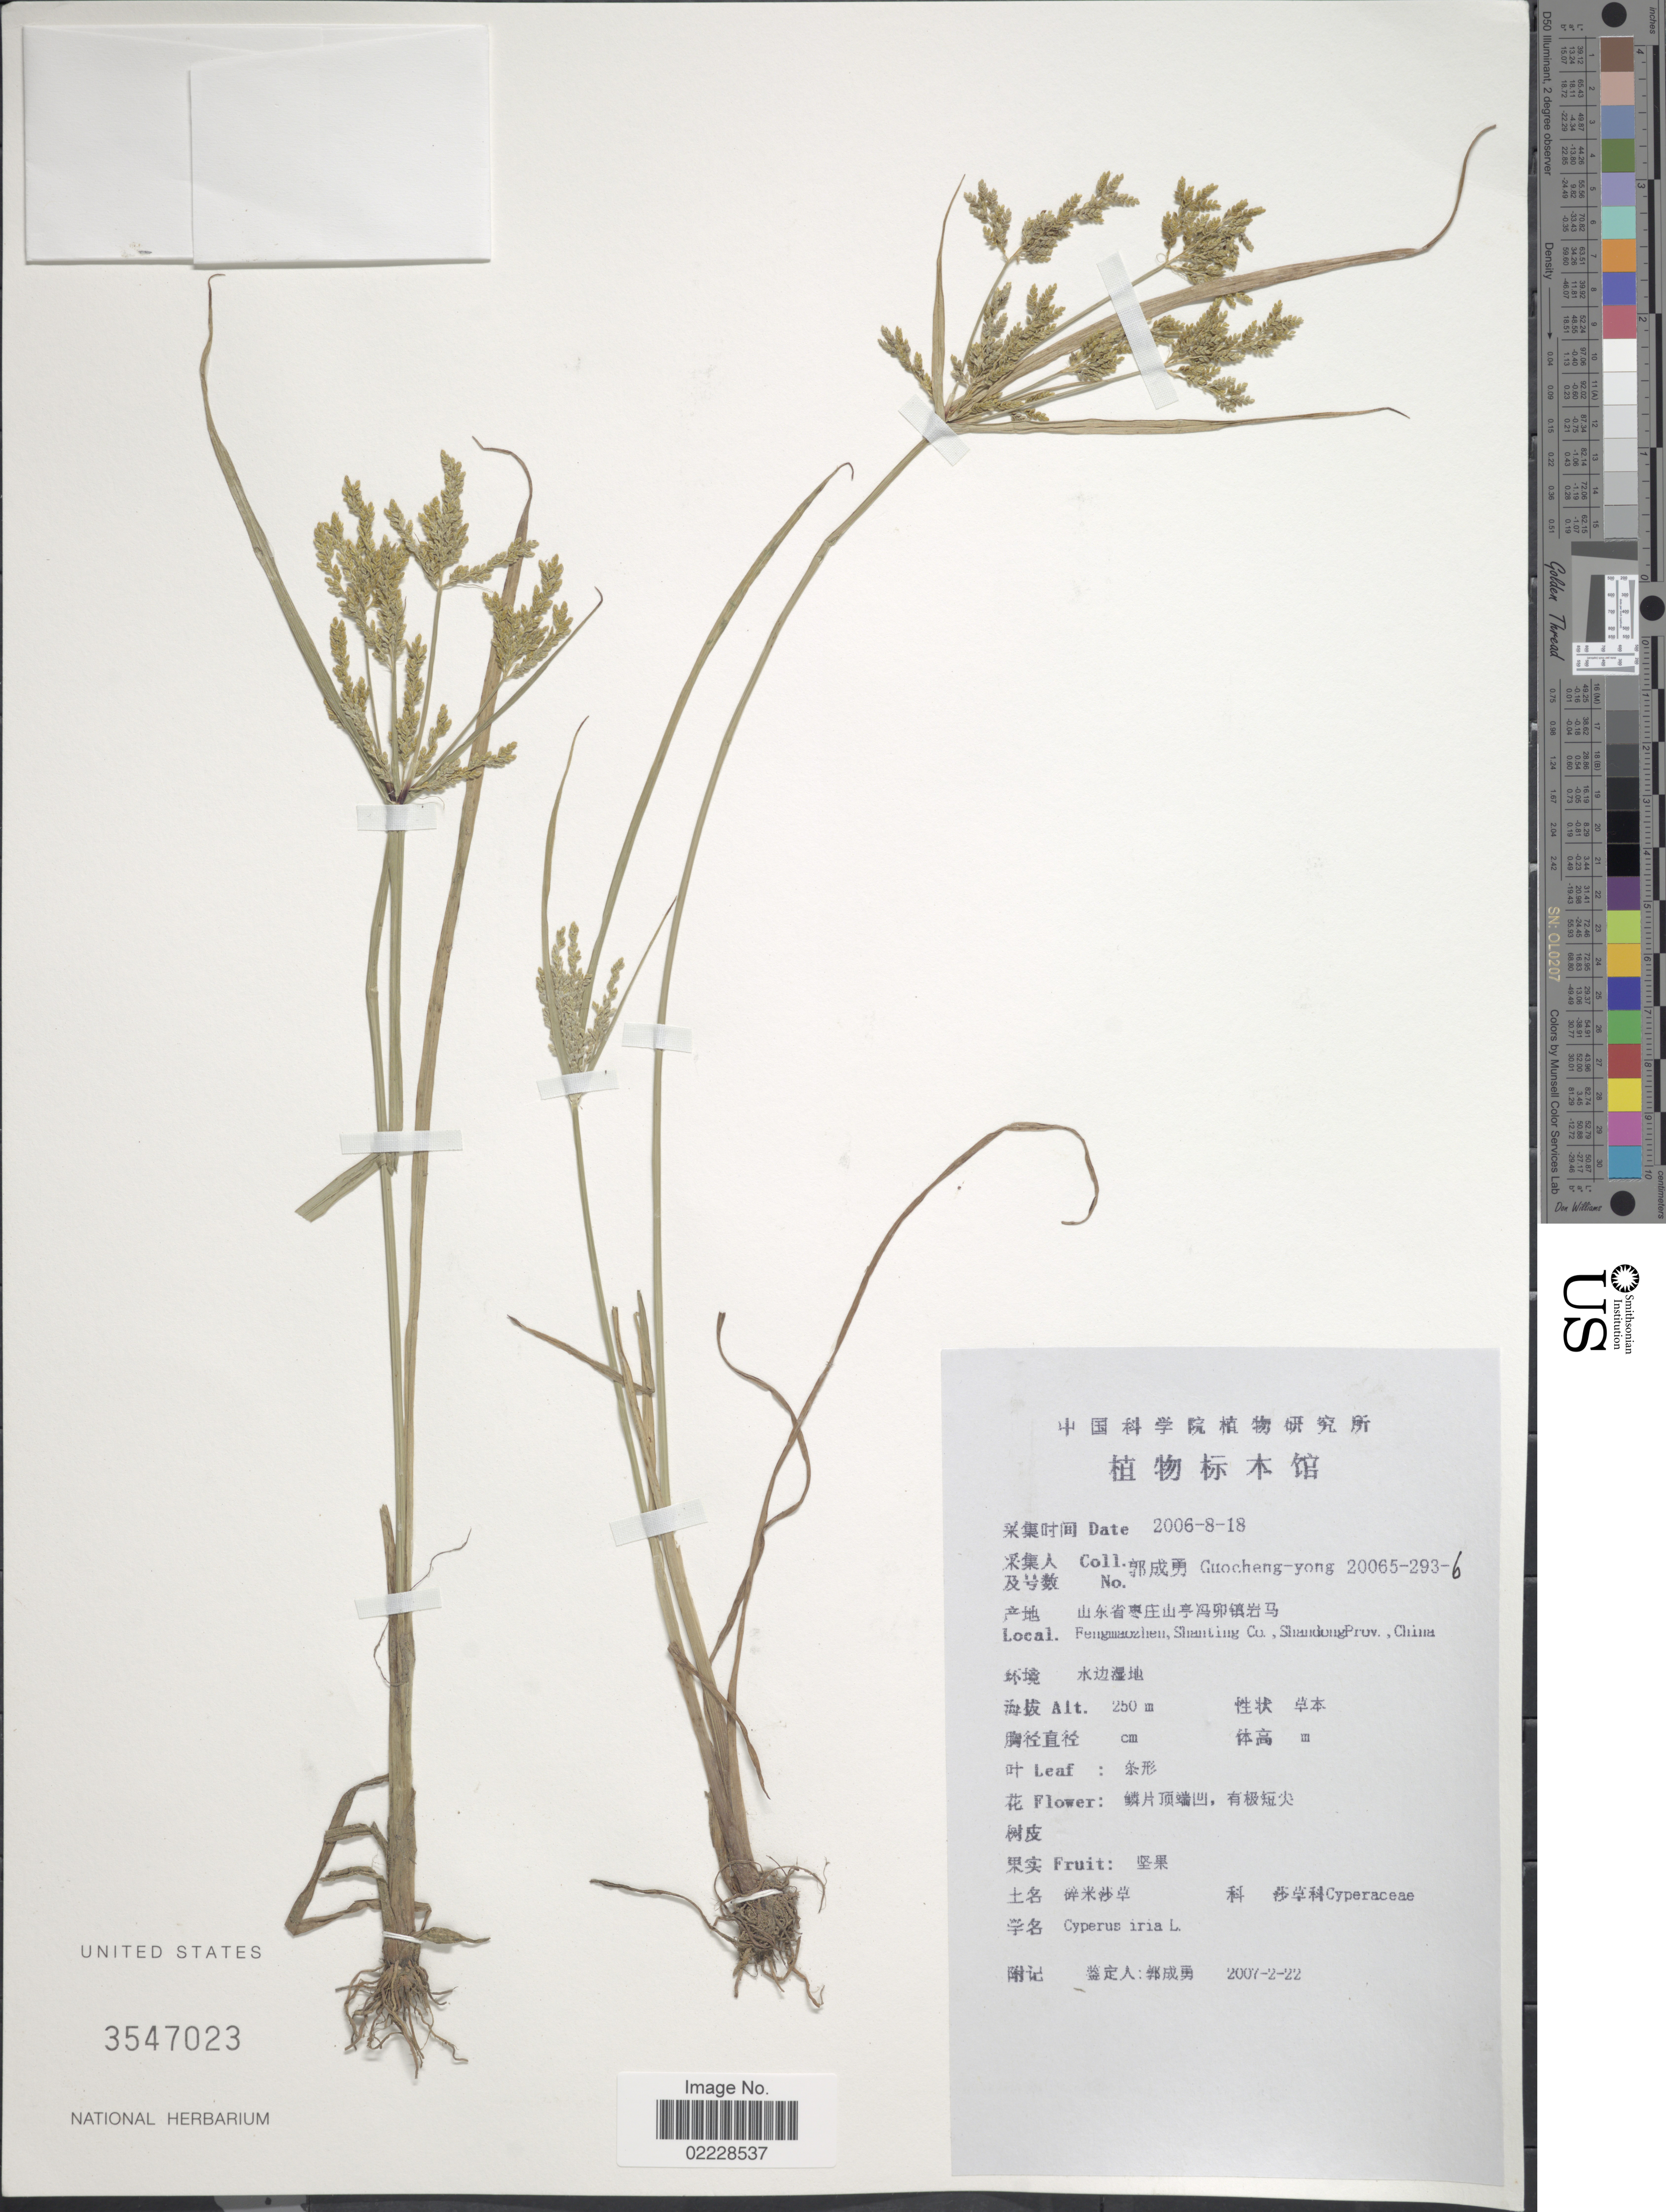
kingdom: Plantae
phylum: Tracheophyta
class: Liliopsida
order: Poales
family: Cyperaceae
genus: Cyperus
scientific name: Cyperus iria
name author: L.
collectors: Guo cheng-yong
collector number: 20065-296-6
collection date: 2006-08-18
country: China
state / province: Shandong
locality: Fengmaochen, Shanting Co. Shandong Prov. China.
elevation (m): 250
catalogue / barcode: US 3547023